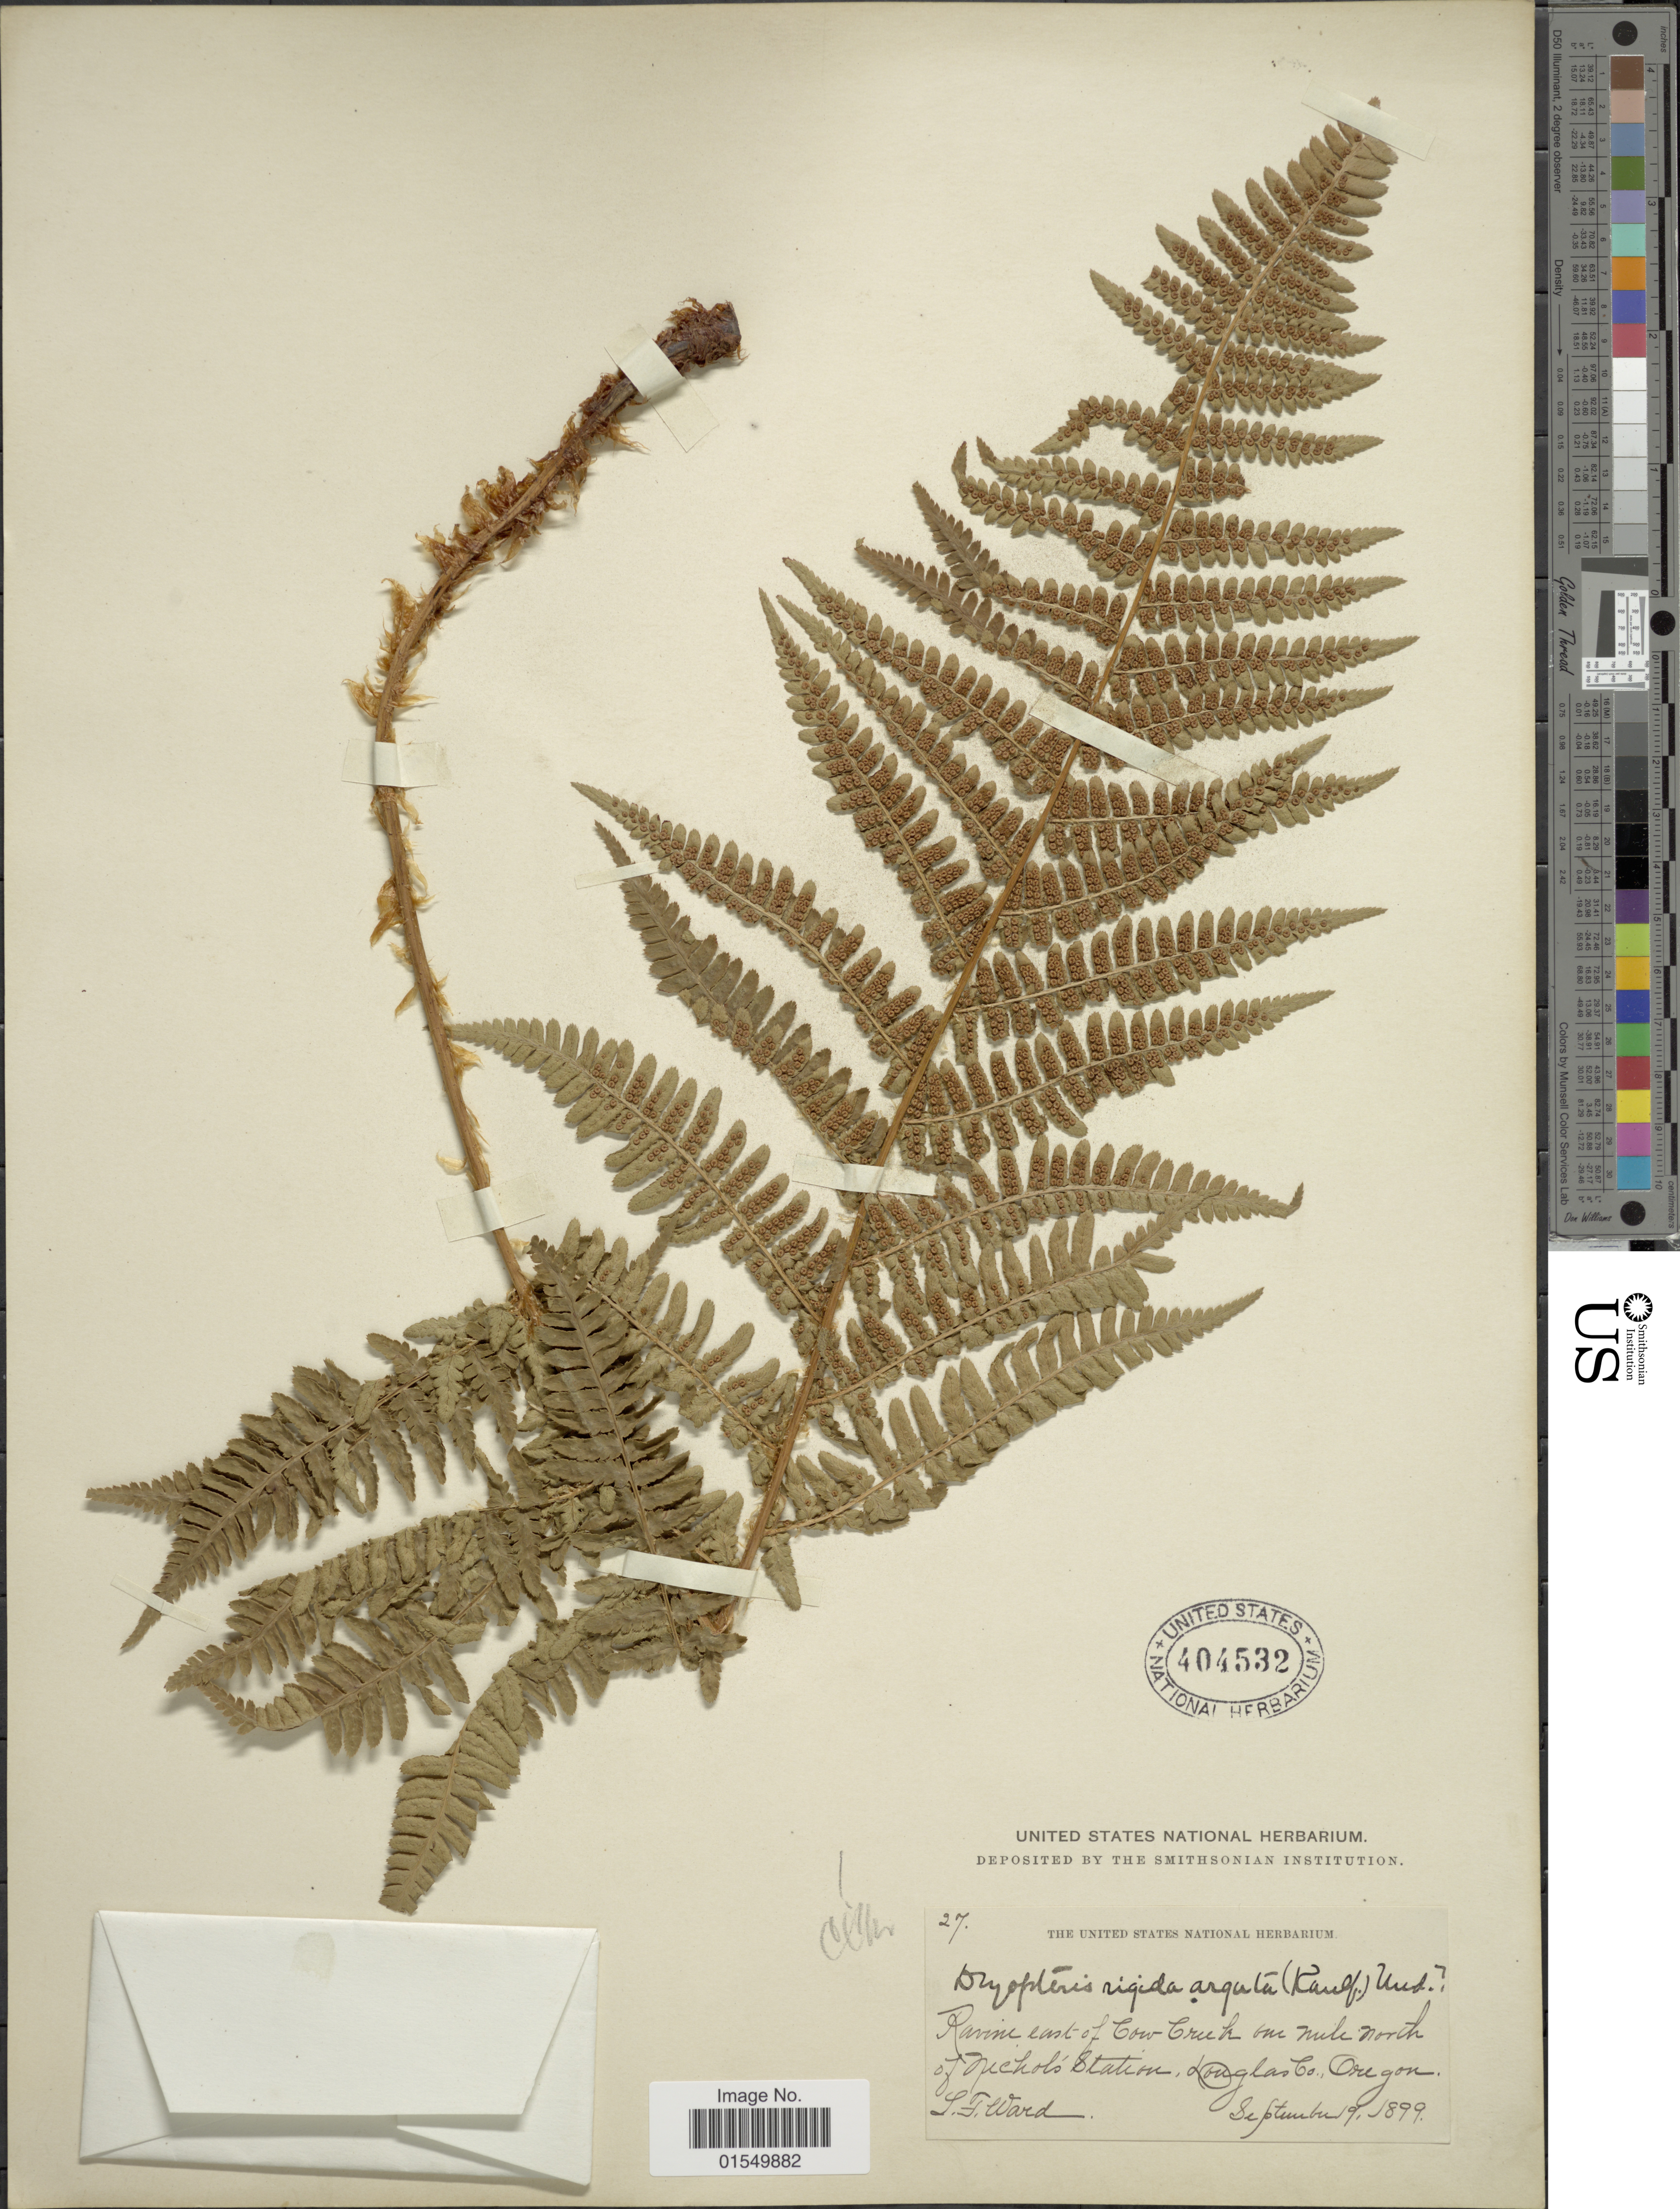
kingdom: Plantae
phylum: Tracheophyta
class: Polypodiopsida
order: Polypodiales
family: Dryopteridaceae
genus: Dryopteris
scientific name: Dryopteris arguta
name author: (Kaulf.) Maxon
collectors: L. Ward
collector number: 27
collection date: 1899-09-19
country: United States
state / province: Oregon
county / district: Douglas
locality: Ravine east of Cow Creek, one mile north of Nichol's Station, Douglas Co., Oregon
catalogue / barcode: US 404532